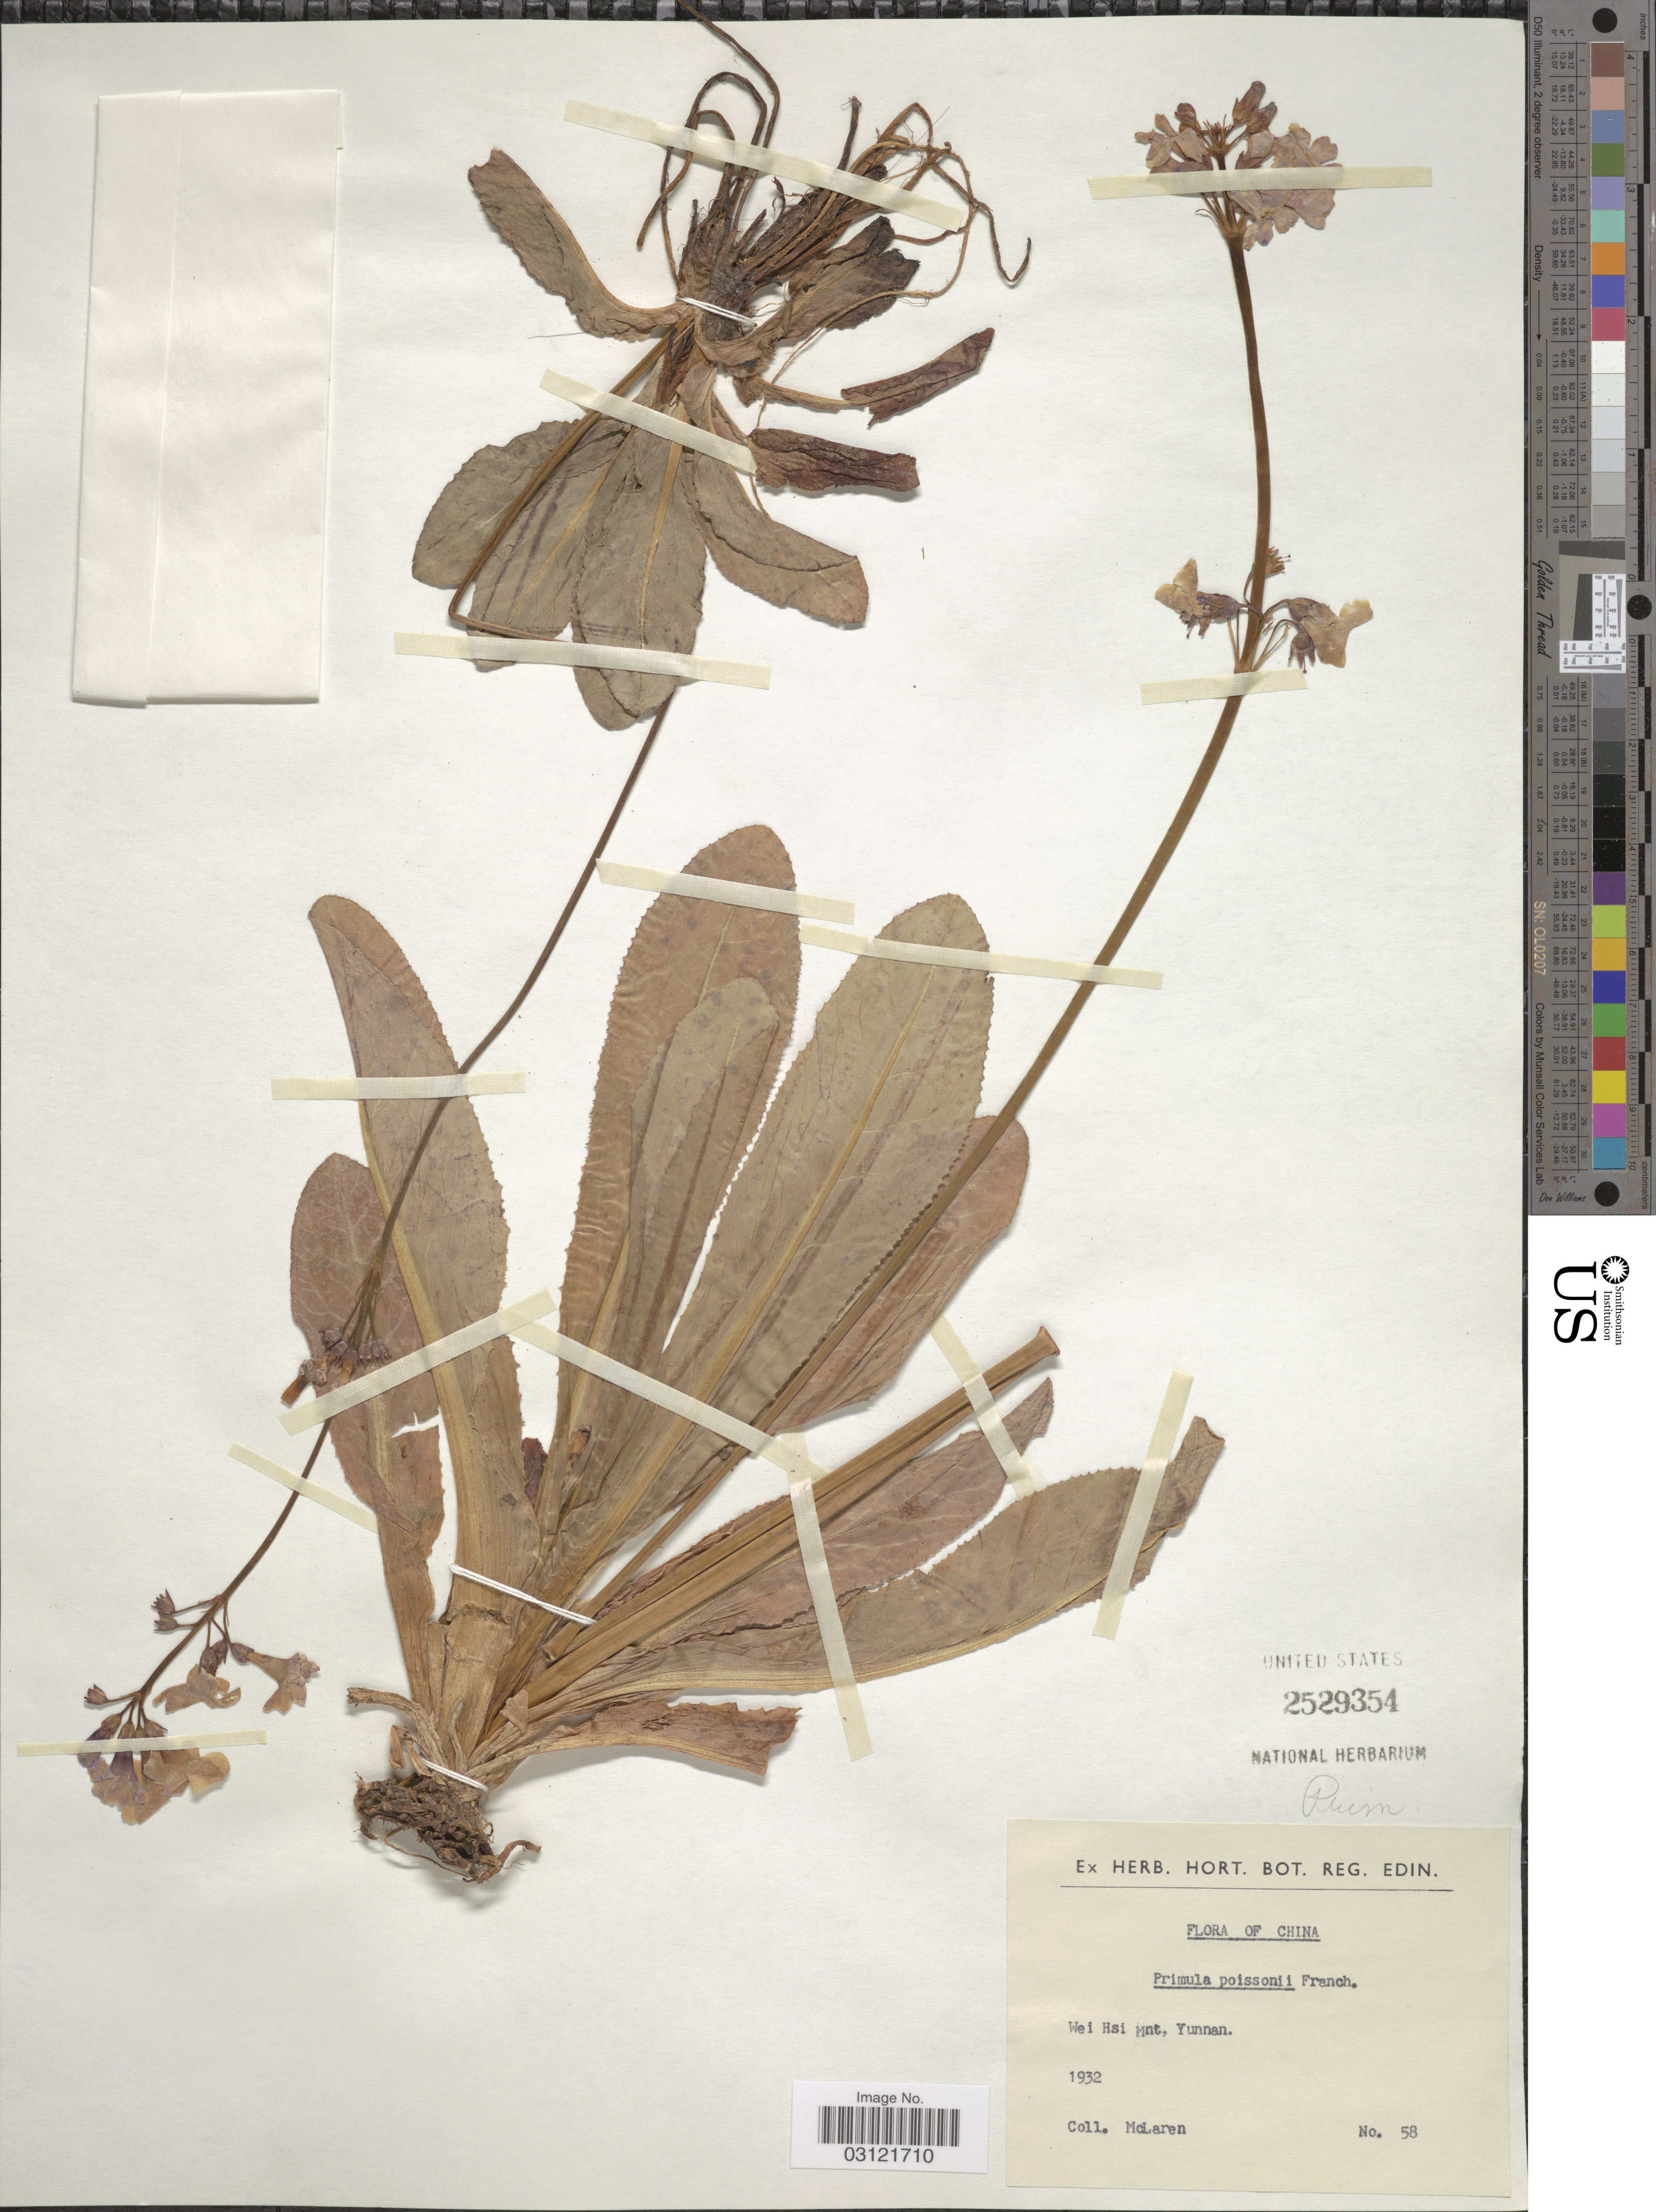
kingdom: Plantae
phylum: Tracheophyta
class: Magnoliopsida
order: Ericales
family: Primulaceae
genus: Primula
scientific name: Primula poissonii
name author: Franch.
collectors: McLaren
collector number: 58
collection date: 1932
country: China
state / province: Yunnan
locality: Wei Hsi Mnt.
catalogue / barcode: US 2529354